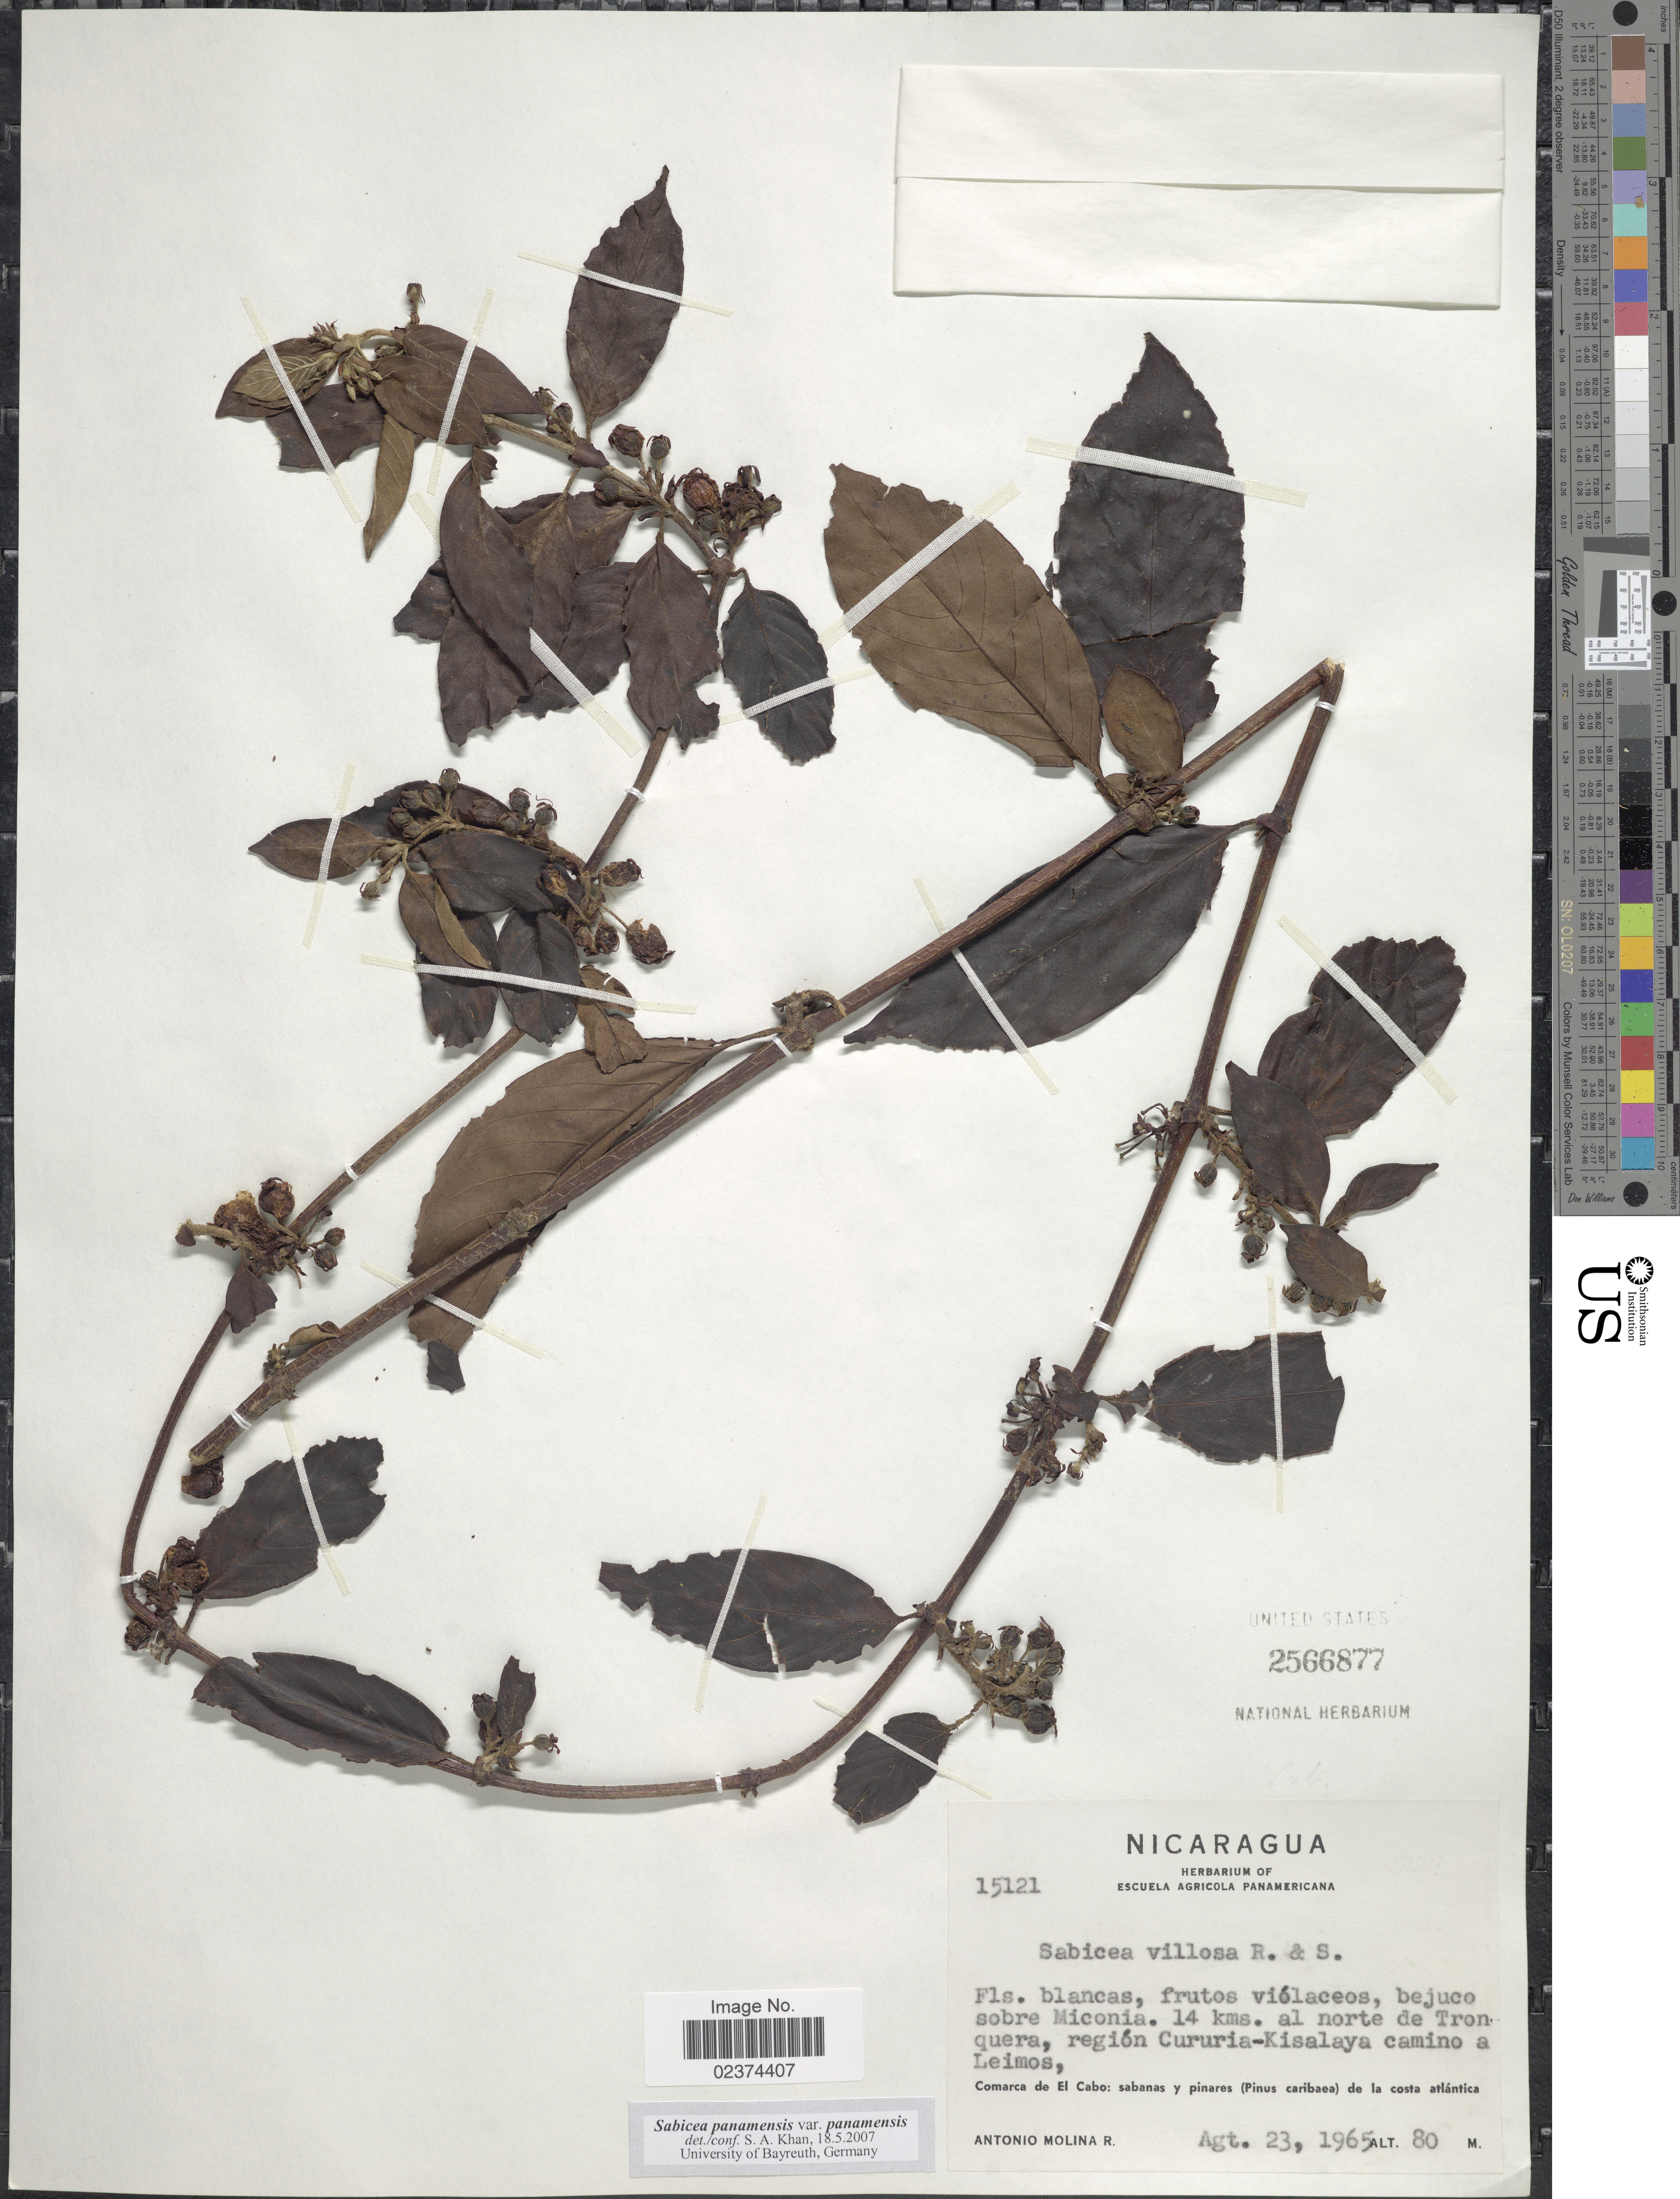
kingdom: Plantae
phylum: Tracheophyta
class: Magnoliopsida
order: Gentianales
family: Rubiaceae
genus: Sabicea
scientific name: Sabicea panamensis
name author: Wernham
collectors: A. Molina R.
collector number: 15121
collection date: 1965-08-23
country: Nicaragua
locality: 14 kms. al norte de Tronquera, región Cururia-Kisalaya camino a Leimos, Comarca de El Cabo: sabanas y pinares (Pinus caribaea) de la costa atlántica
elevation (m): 80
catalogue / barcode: US 2566877